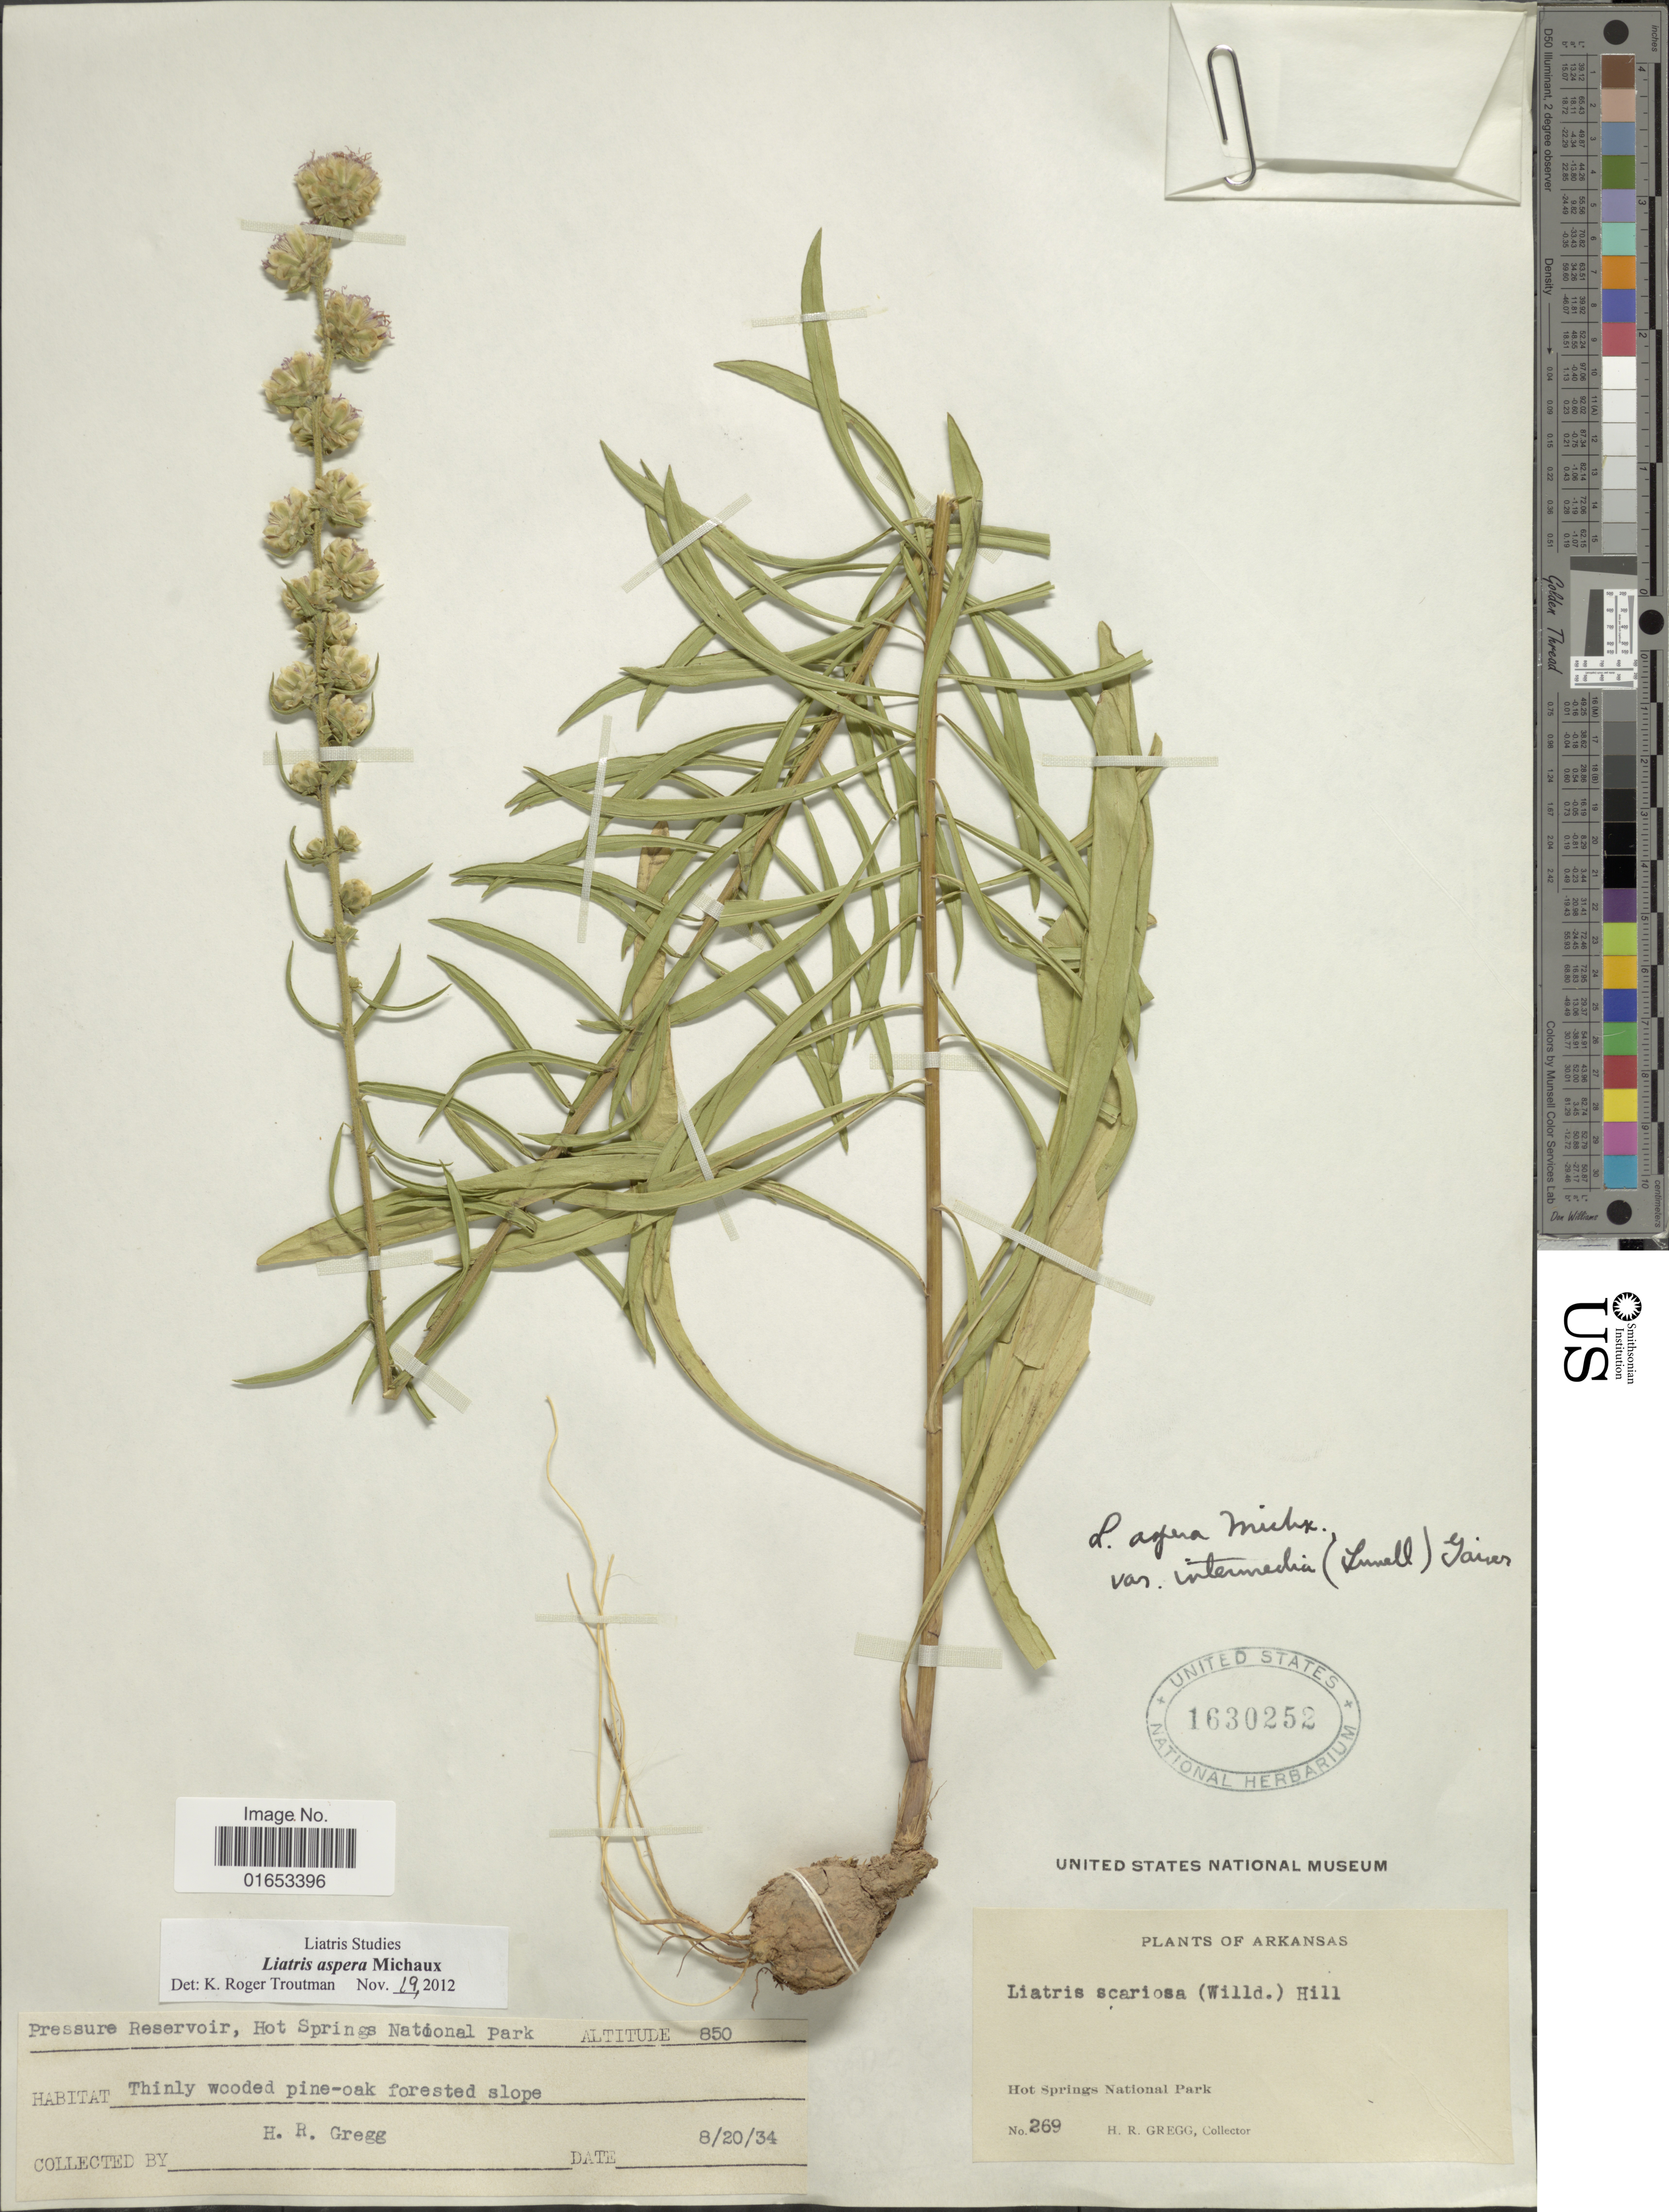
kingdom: Plantae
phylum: Tracheophyta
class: Magnoliopsida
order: Asterales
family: Asteraceae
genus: Liatris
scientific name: Liatris aspera var. intermedia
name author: (Lunell) Gaiser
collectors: H. Gregg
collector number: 269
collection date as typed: Transcribed d/m/y: 20/8/34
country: United States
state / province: Arkansas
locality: Pressure Reservior, Hot Springs National Park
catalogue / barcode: US 1630252